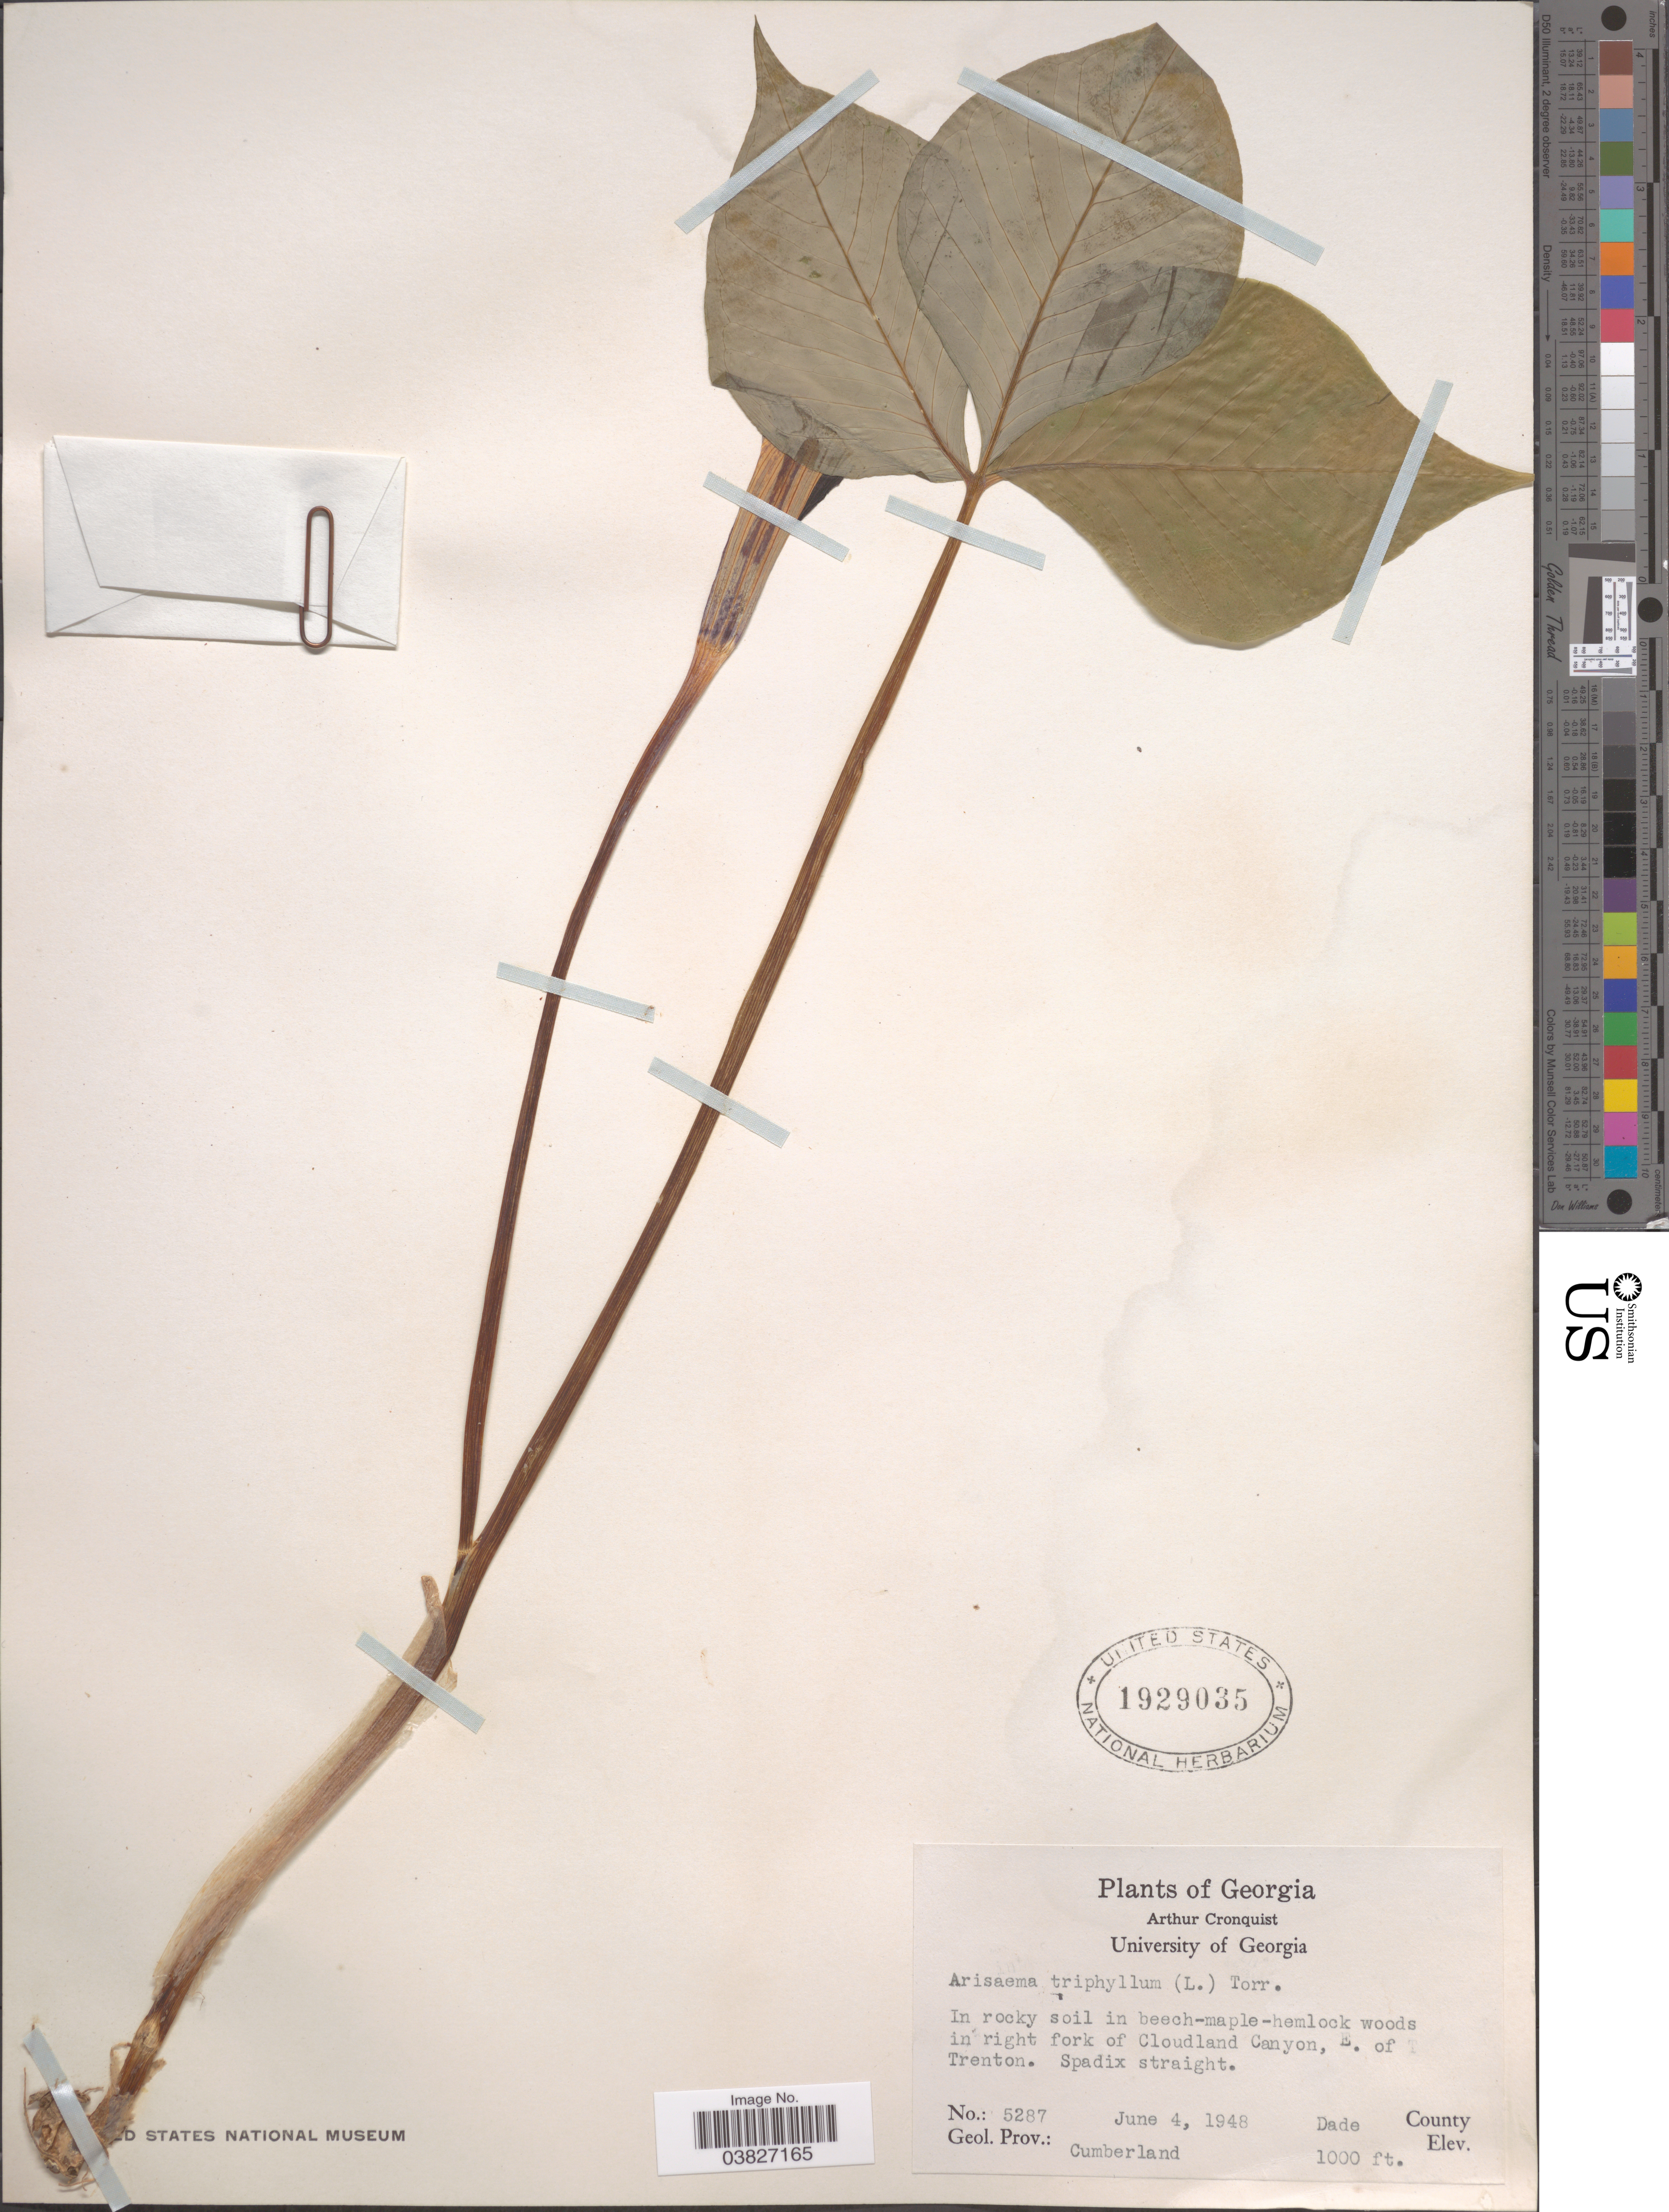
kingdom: Plantae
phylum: Tracheophyta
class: Liliopsida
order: Alismatales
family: Araceae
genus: Arisaema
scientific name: Arisaema triphyllum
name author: (L.) Schott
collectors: A. J. Cronquist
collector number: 5287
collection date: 1948-06-04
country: United States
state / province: Georgia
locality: Woods in right fork of Cloudland Canyon, E. of Trenton. Dade County. Geol. Prov.: Cumberland.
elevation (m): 305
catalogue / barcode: US 1929035